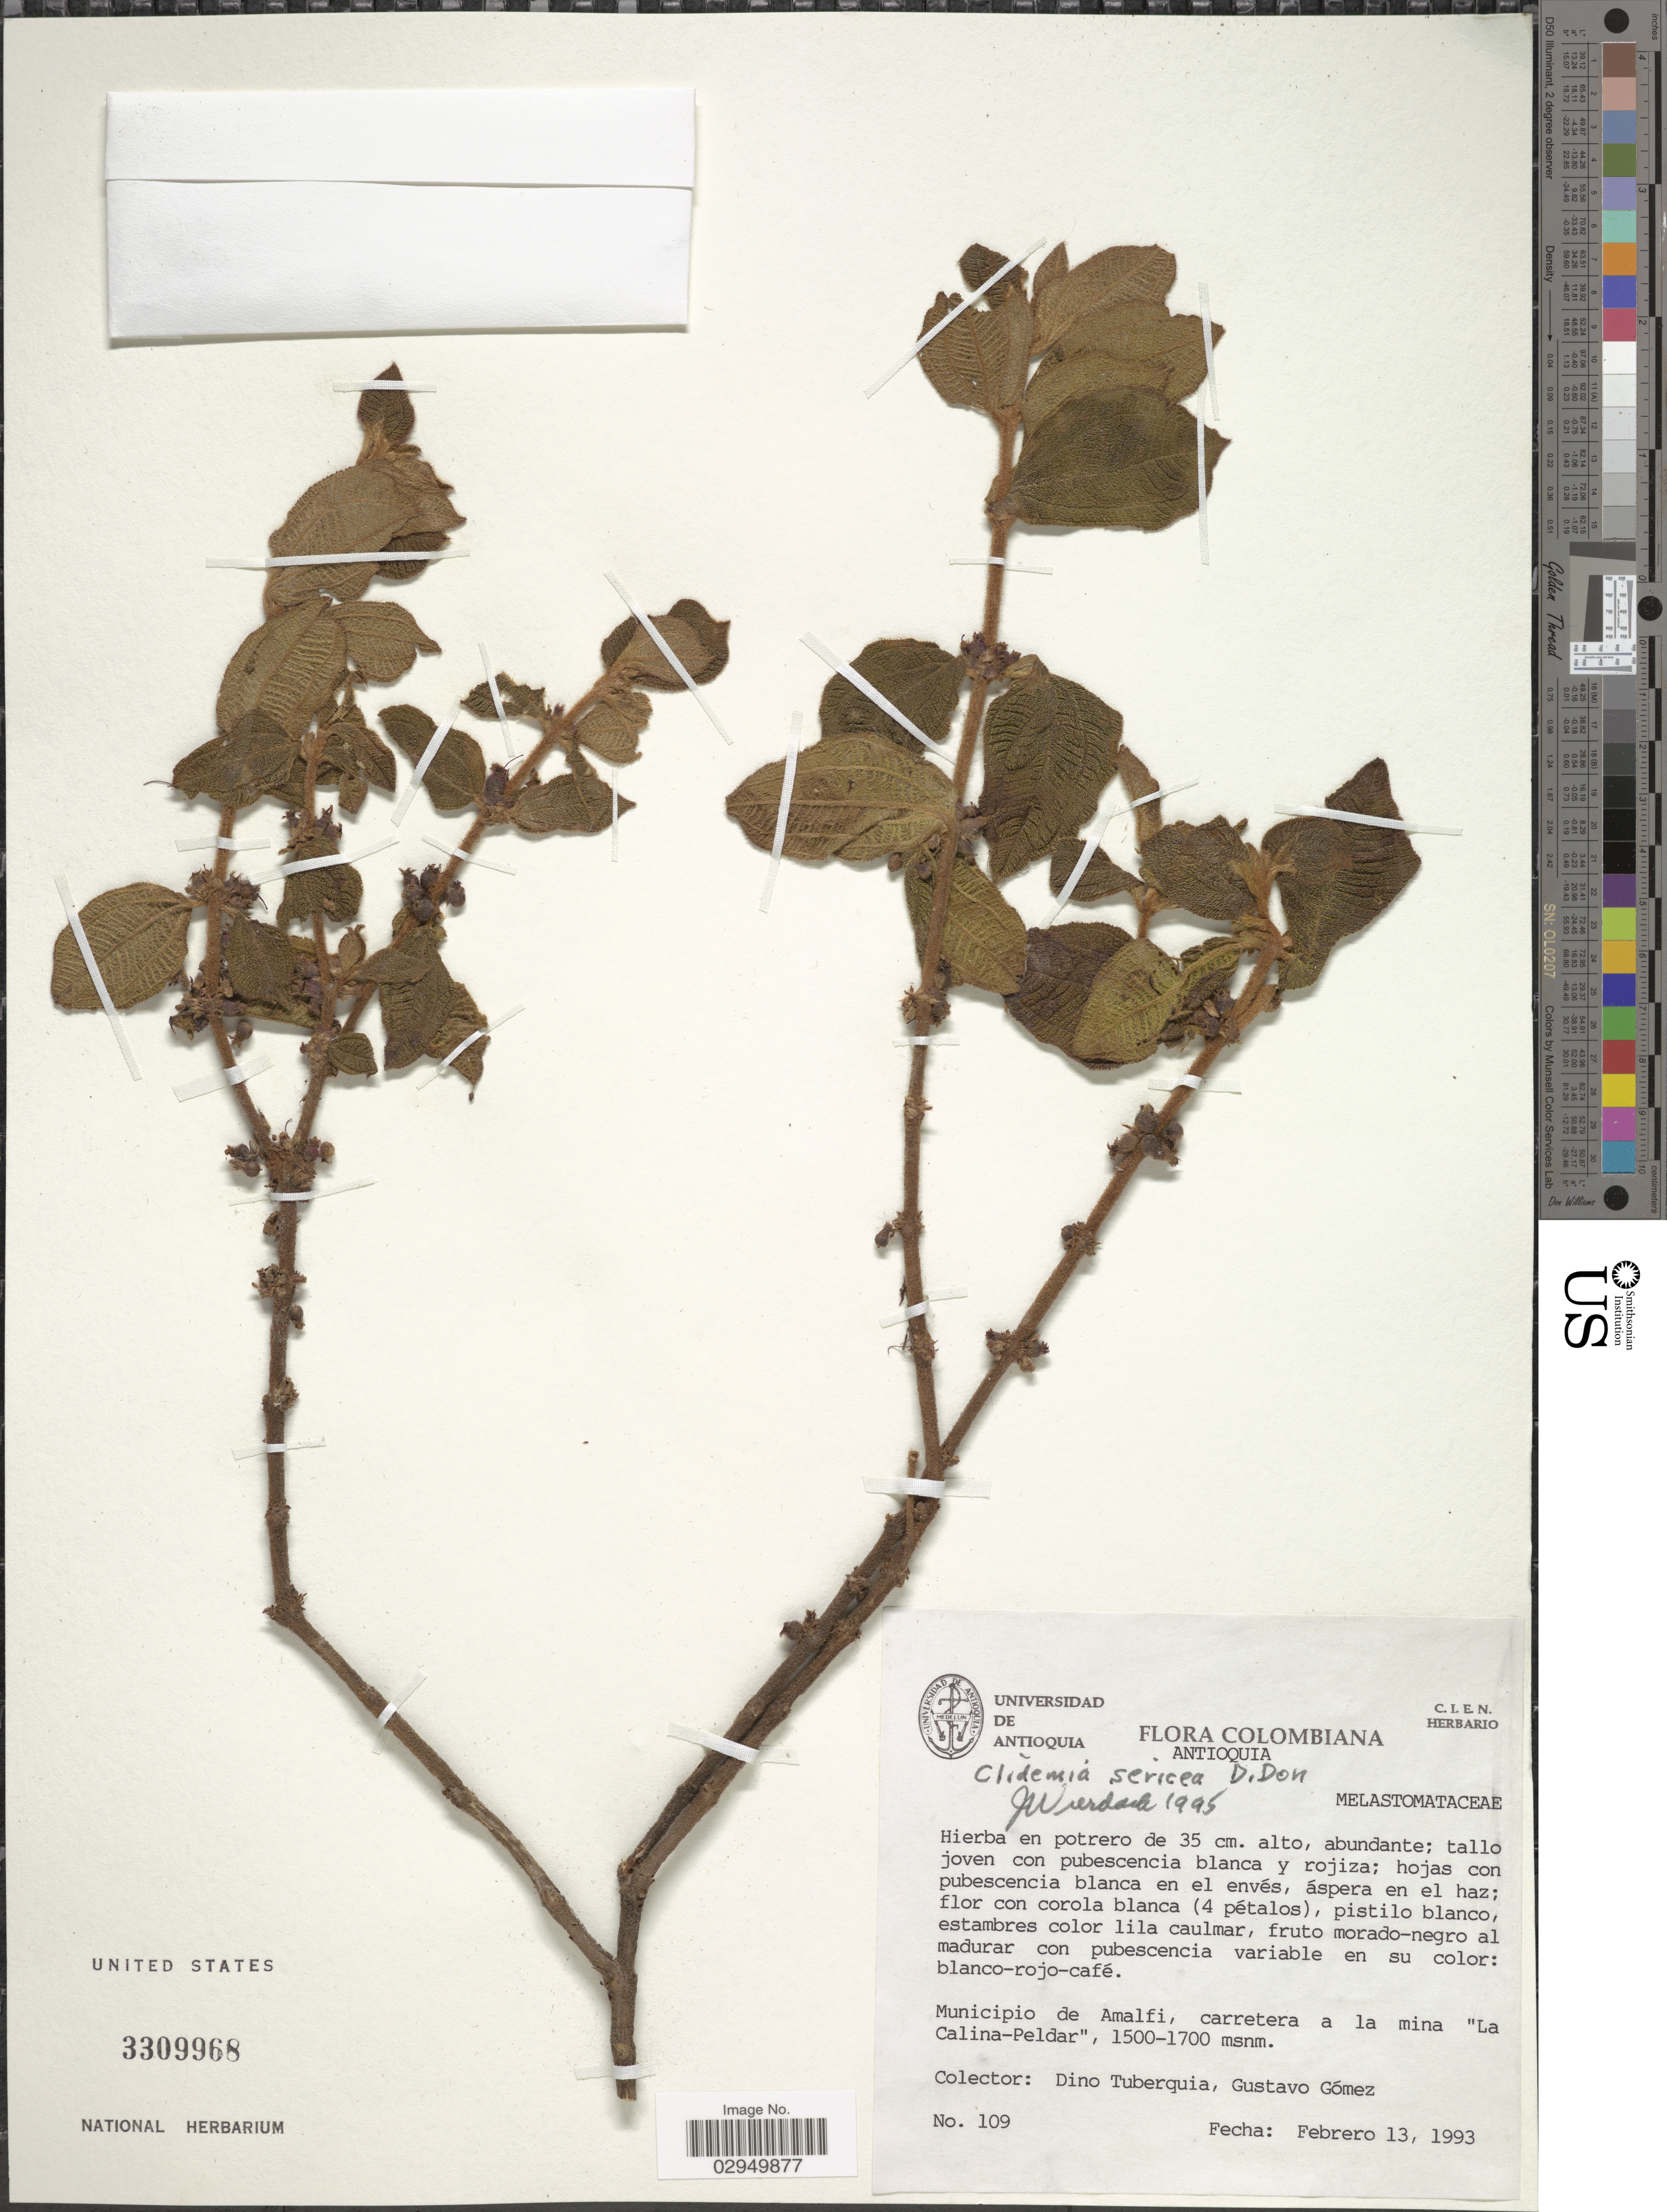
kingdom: Plantae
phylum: Tracheophyta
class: Magnoliopsida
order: Myrtales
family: Melastomataceae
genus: Clidemia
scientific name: Clidemia sericea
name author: D. Don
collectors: D. Tuberquia & G. Gomez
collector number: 109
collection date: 1993-02-13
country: Colombia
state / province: Antioquia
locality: Municipio de Amalfi, carretera a la mina "La Calina-Peldar".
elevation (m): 1500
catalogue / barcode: US 3309968